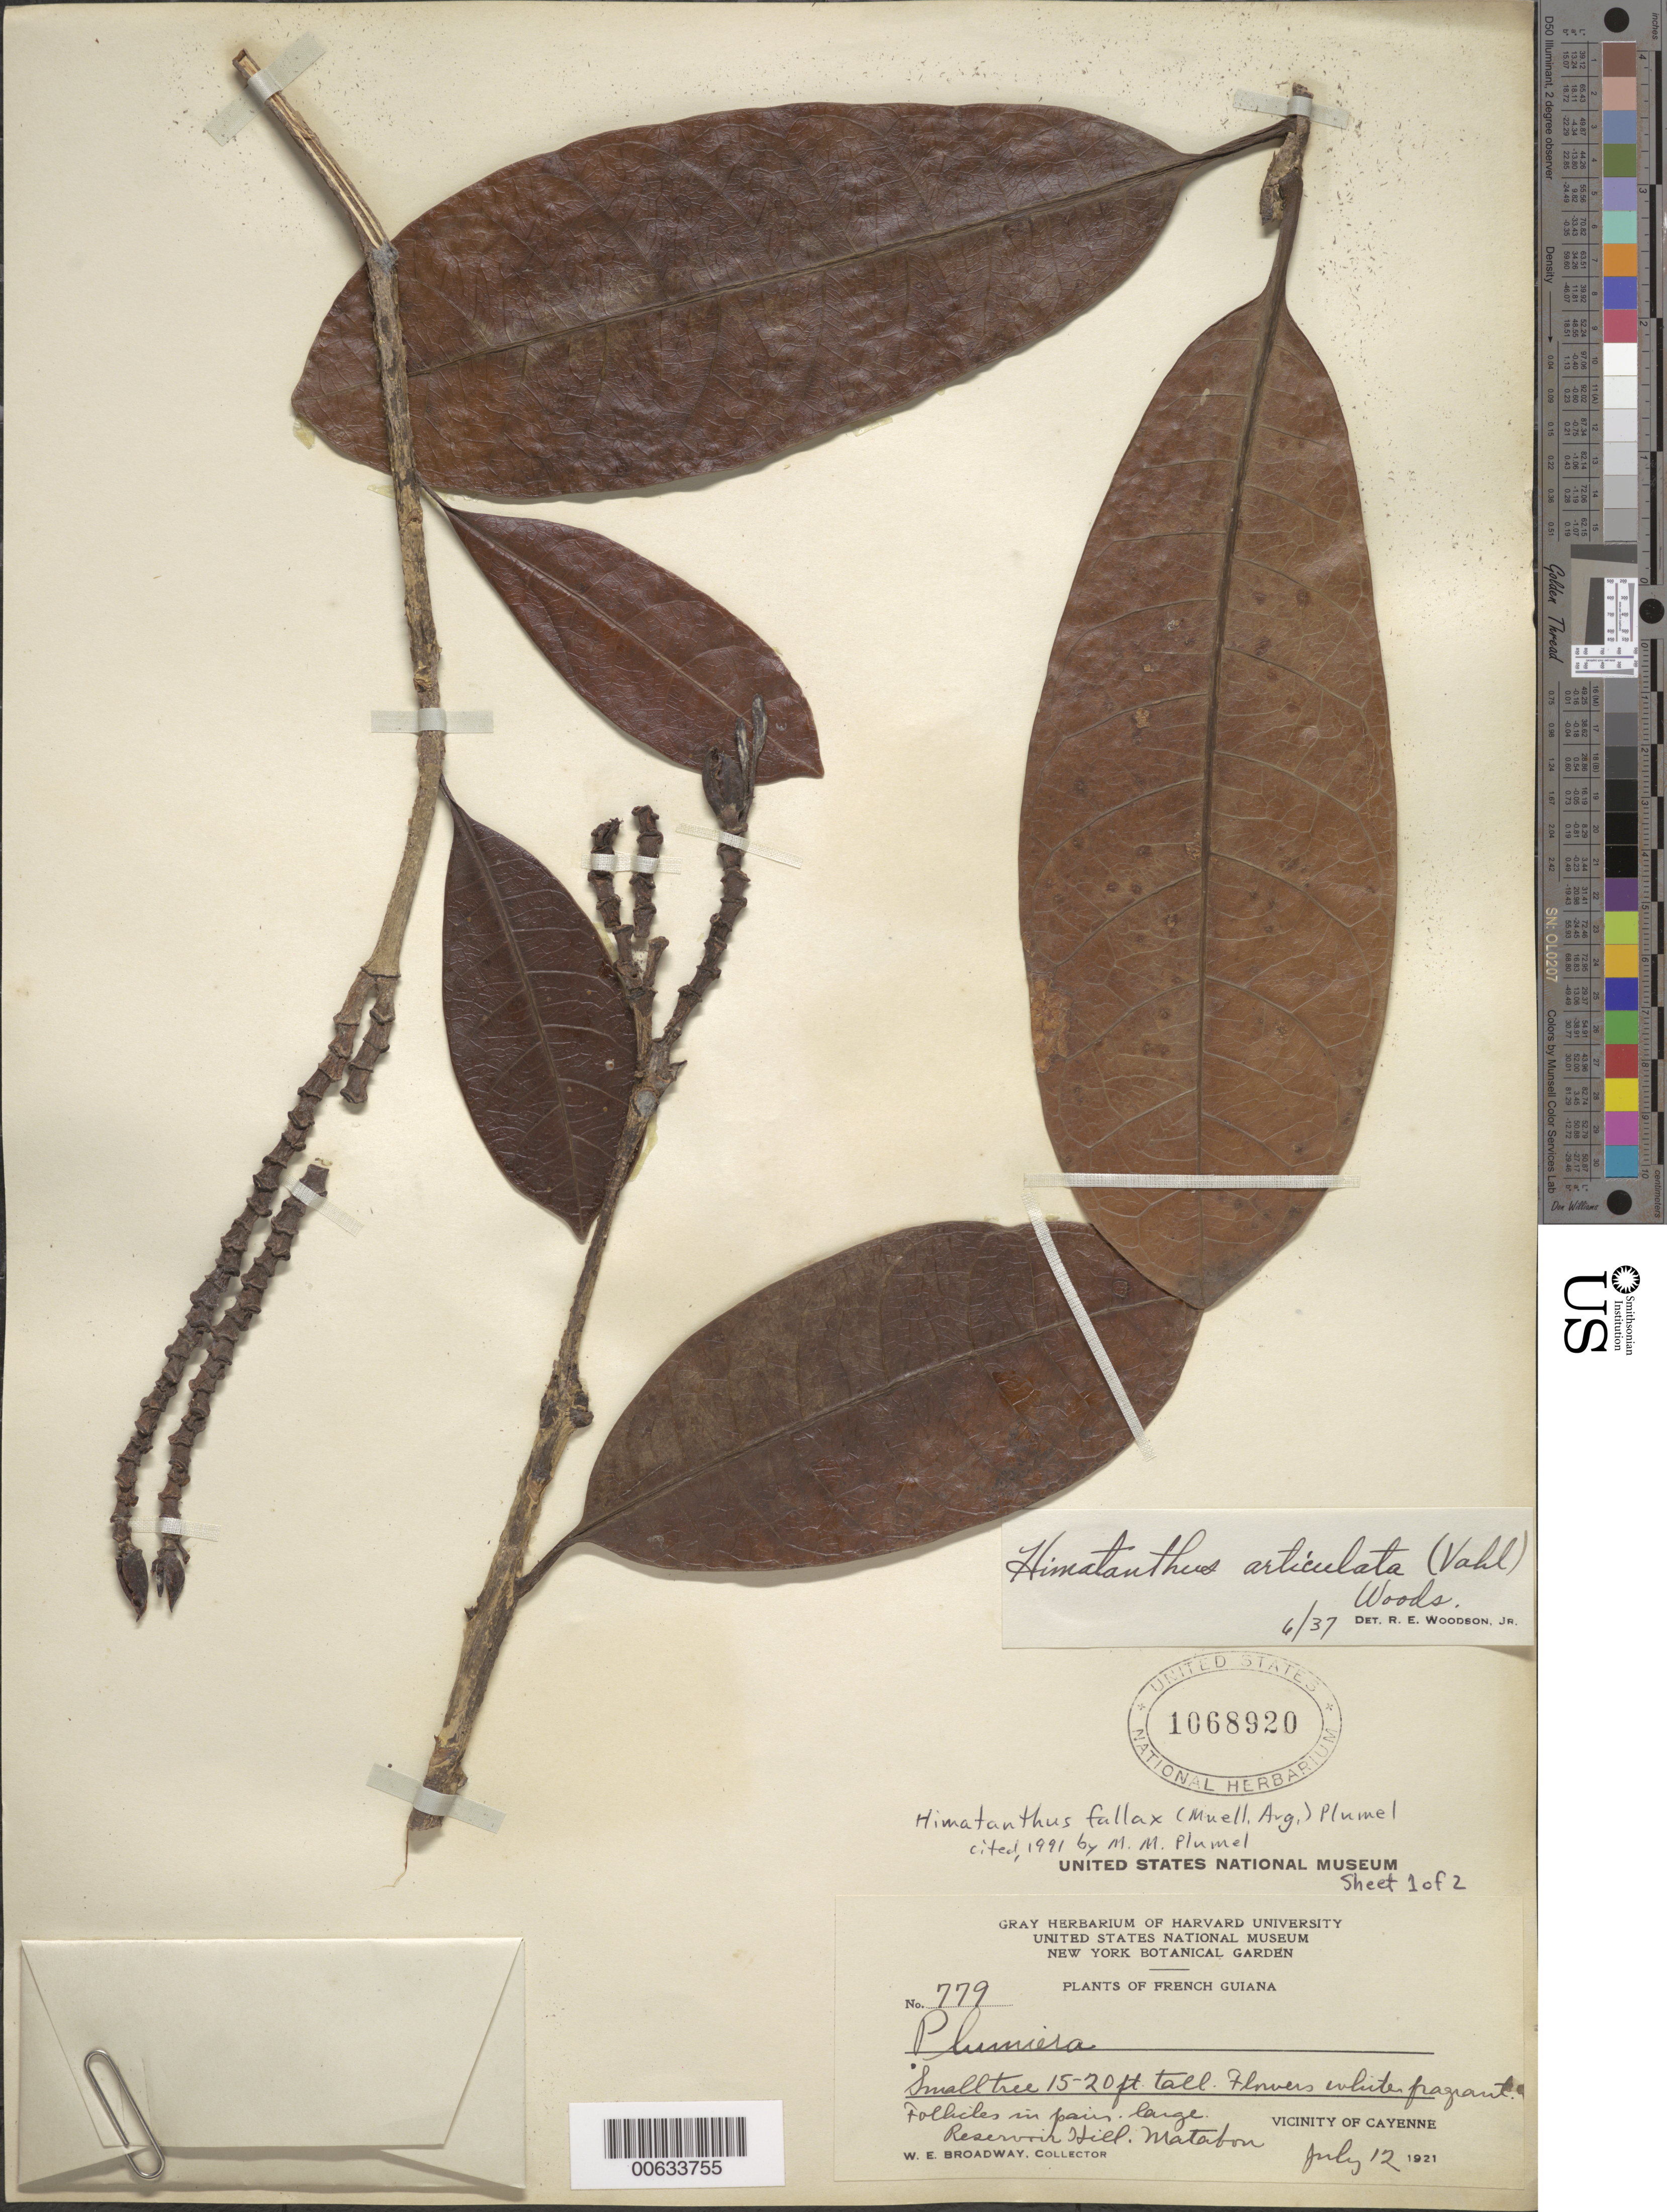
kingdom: Plantae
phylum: Tracheophyta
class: Magnoliopsida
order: Gentianales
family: Apocynaceae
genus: Himatanthus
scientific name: Himatanthus fallax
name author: (Müll. Arg.) Plumel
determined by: Plumel, M. - M.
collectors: W. E. Broadway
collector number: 779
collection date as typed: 12-Jul-21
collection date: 1921-07-12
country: French Guiana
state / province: Cayenne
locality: Cayenne, vic., Reservoir Hill, Matabon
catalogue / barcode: US 1068920